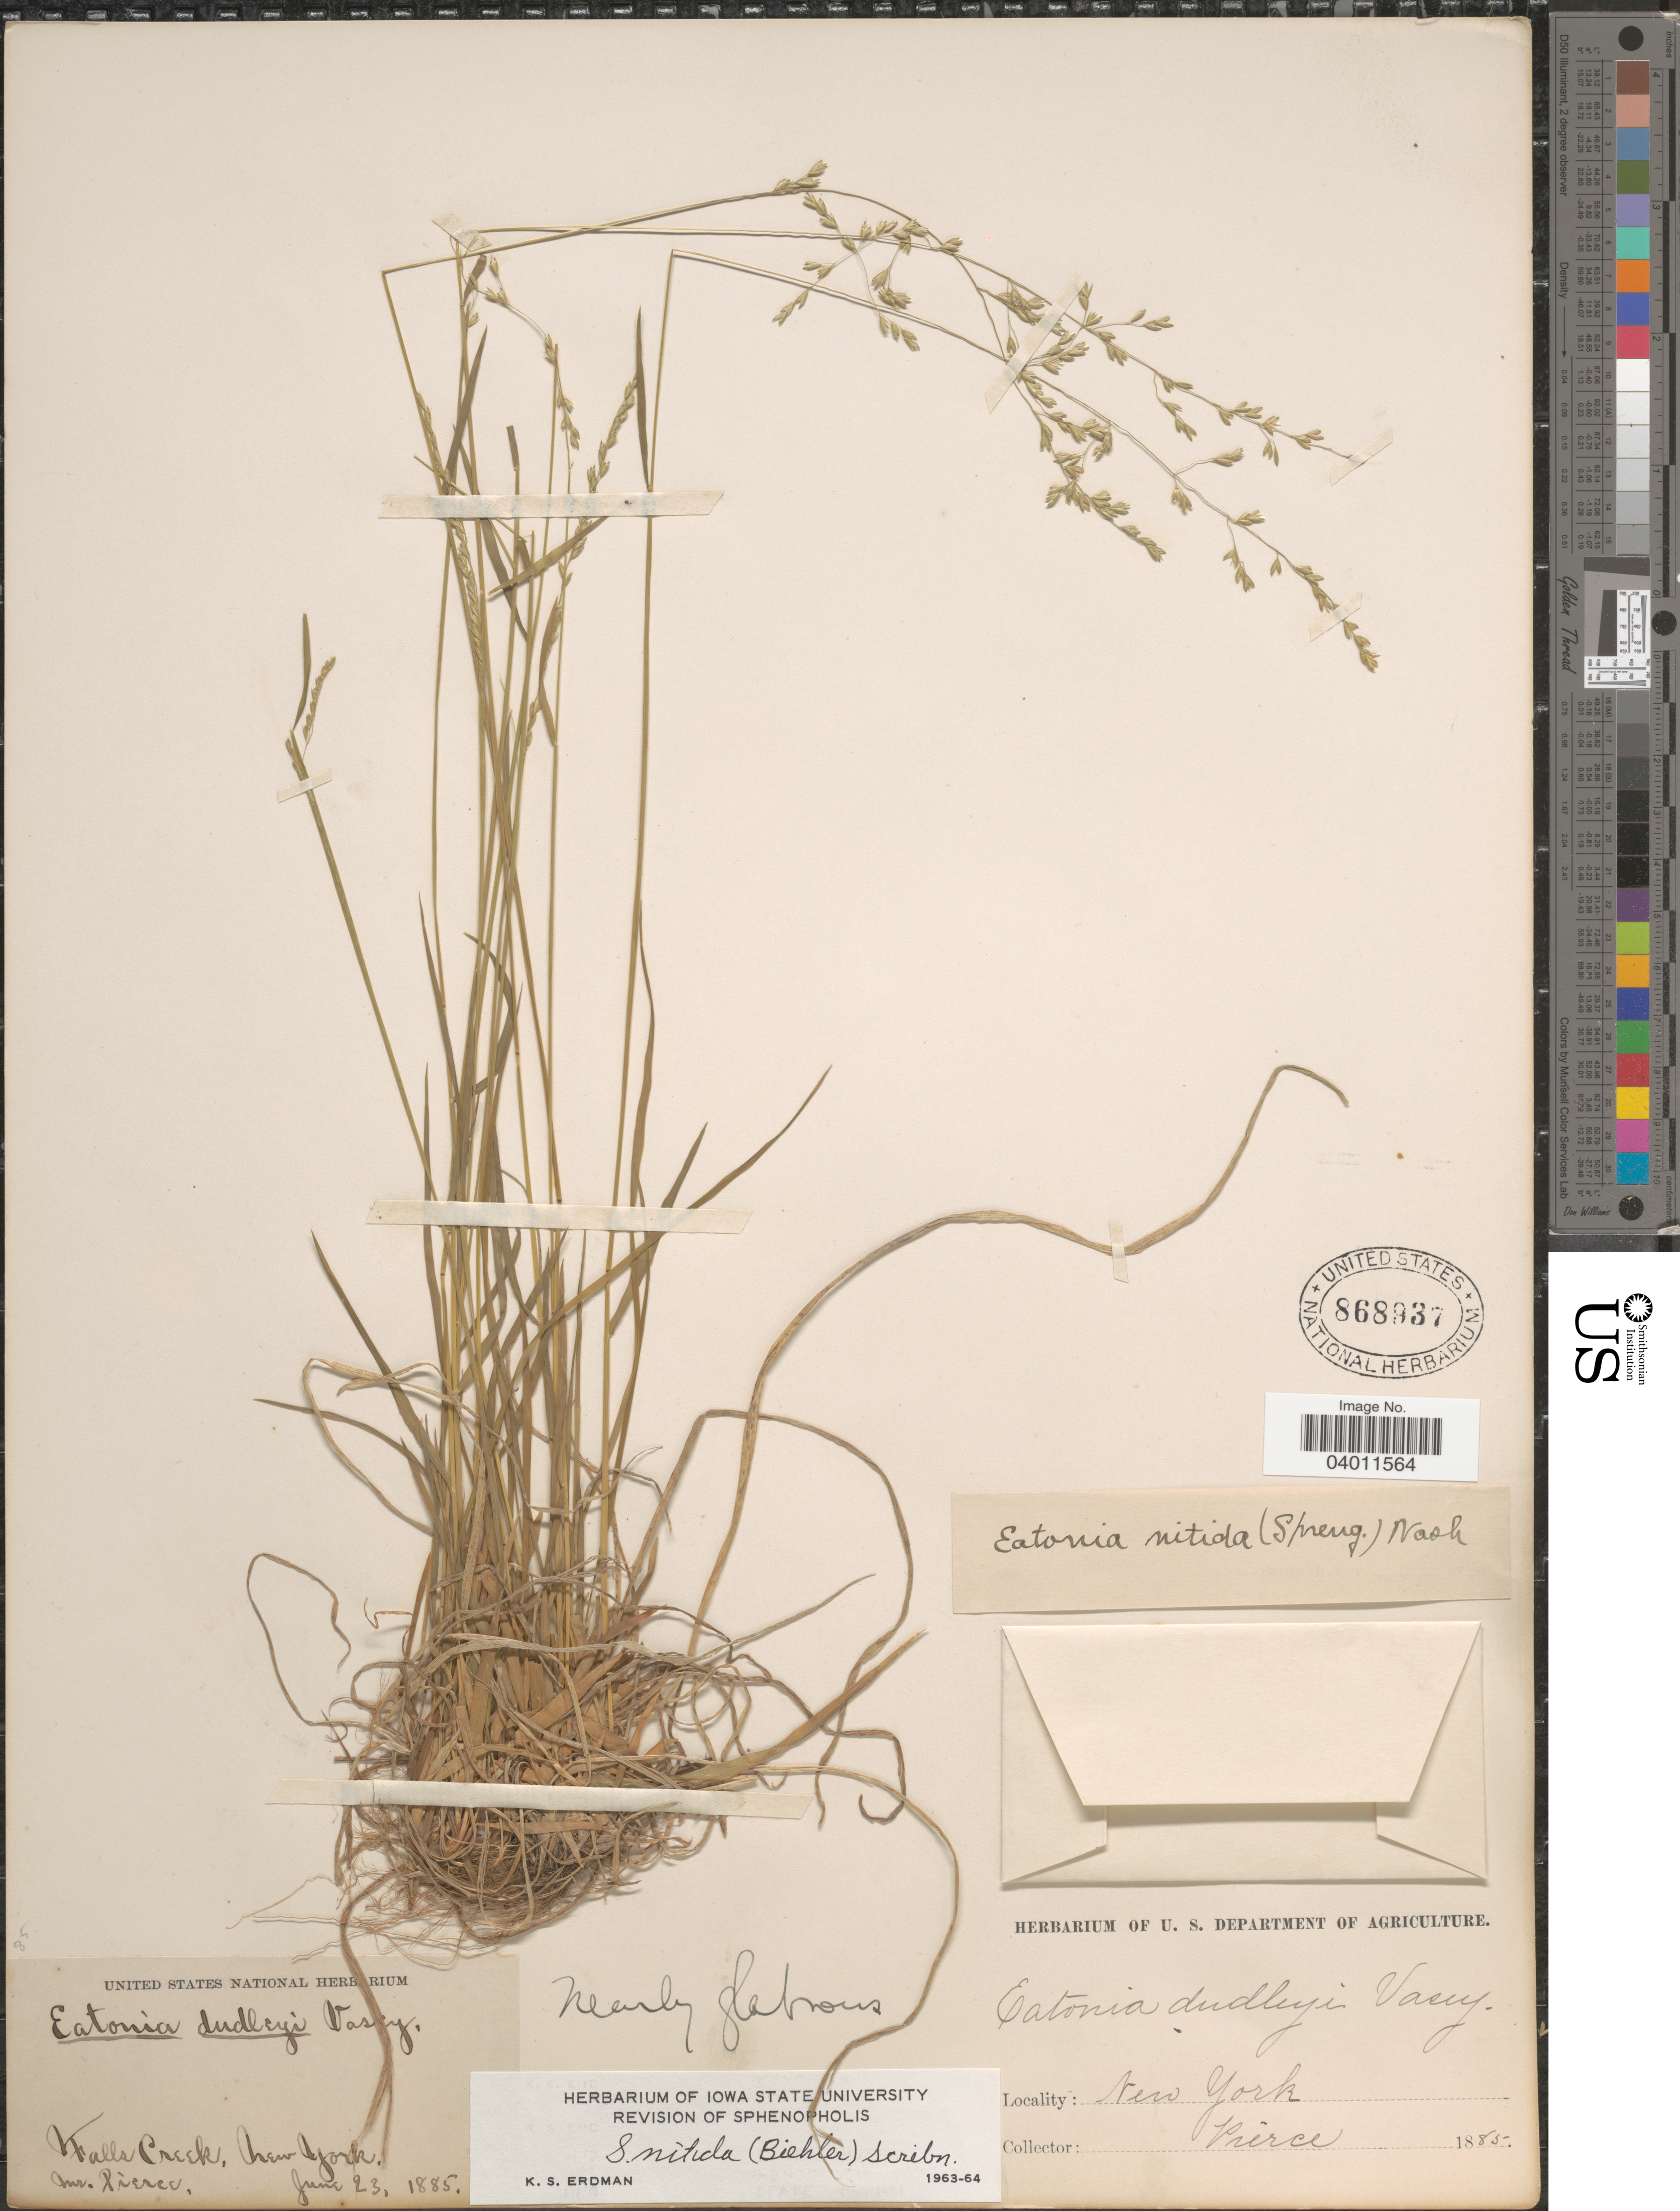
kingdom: Plantae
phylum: Tracheophyta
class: Liliopsida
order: Poales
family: Poaceae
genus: Sphenopholis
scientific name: Sphenopholis nitida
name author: (Biehler) Scribn.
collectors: -. Pierce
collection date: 1885-06-23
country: United States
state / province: New York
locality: Falls Creek.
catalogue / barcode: US 868937